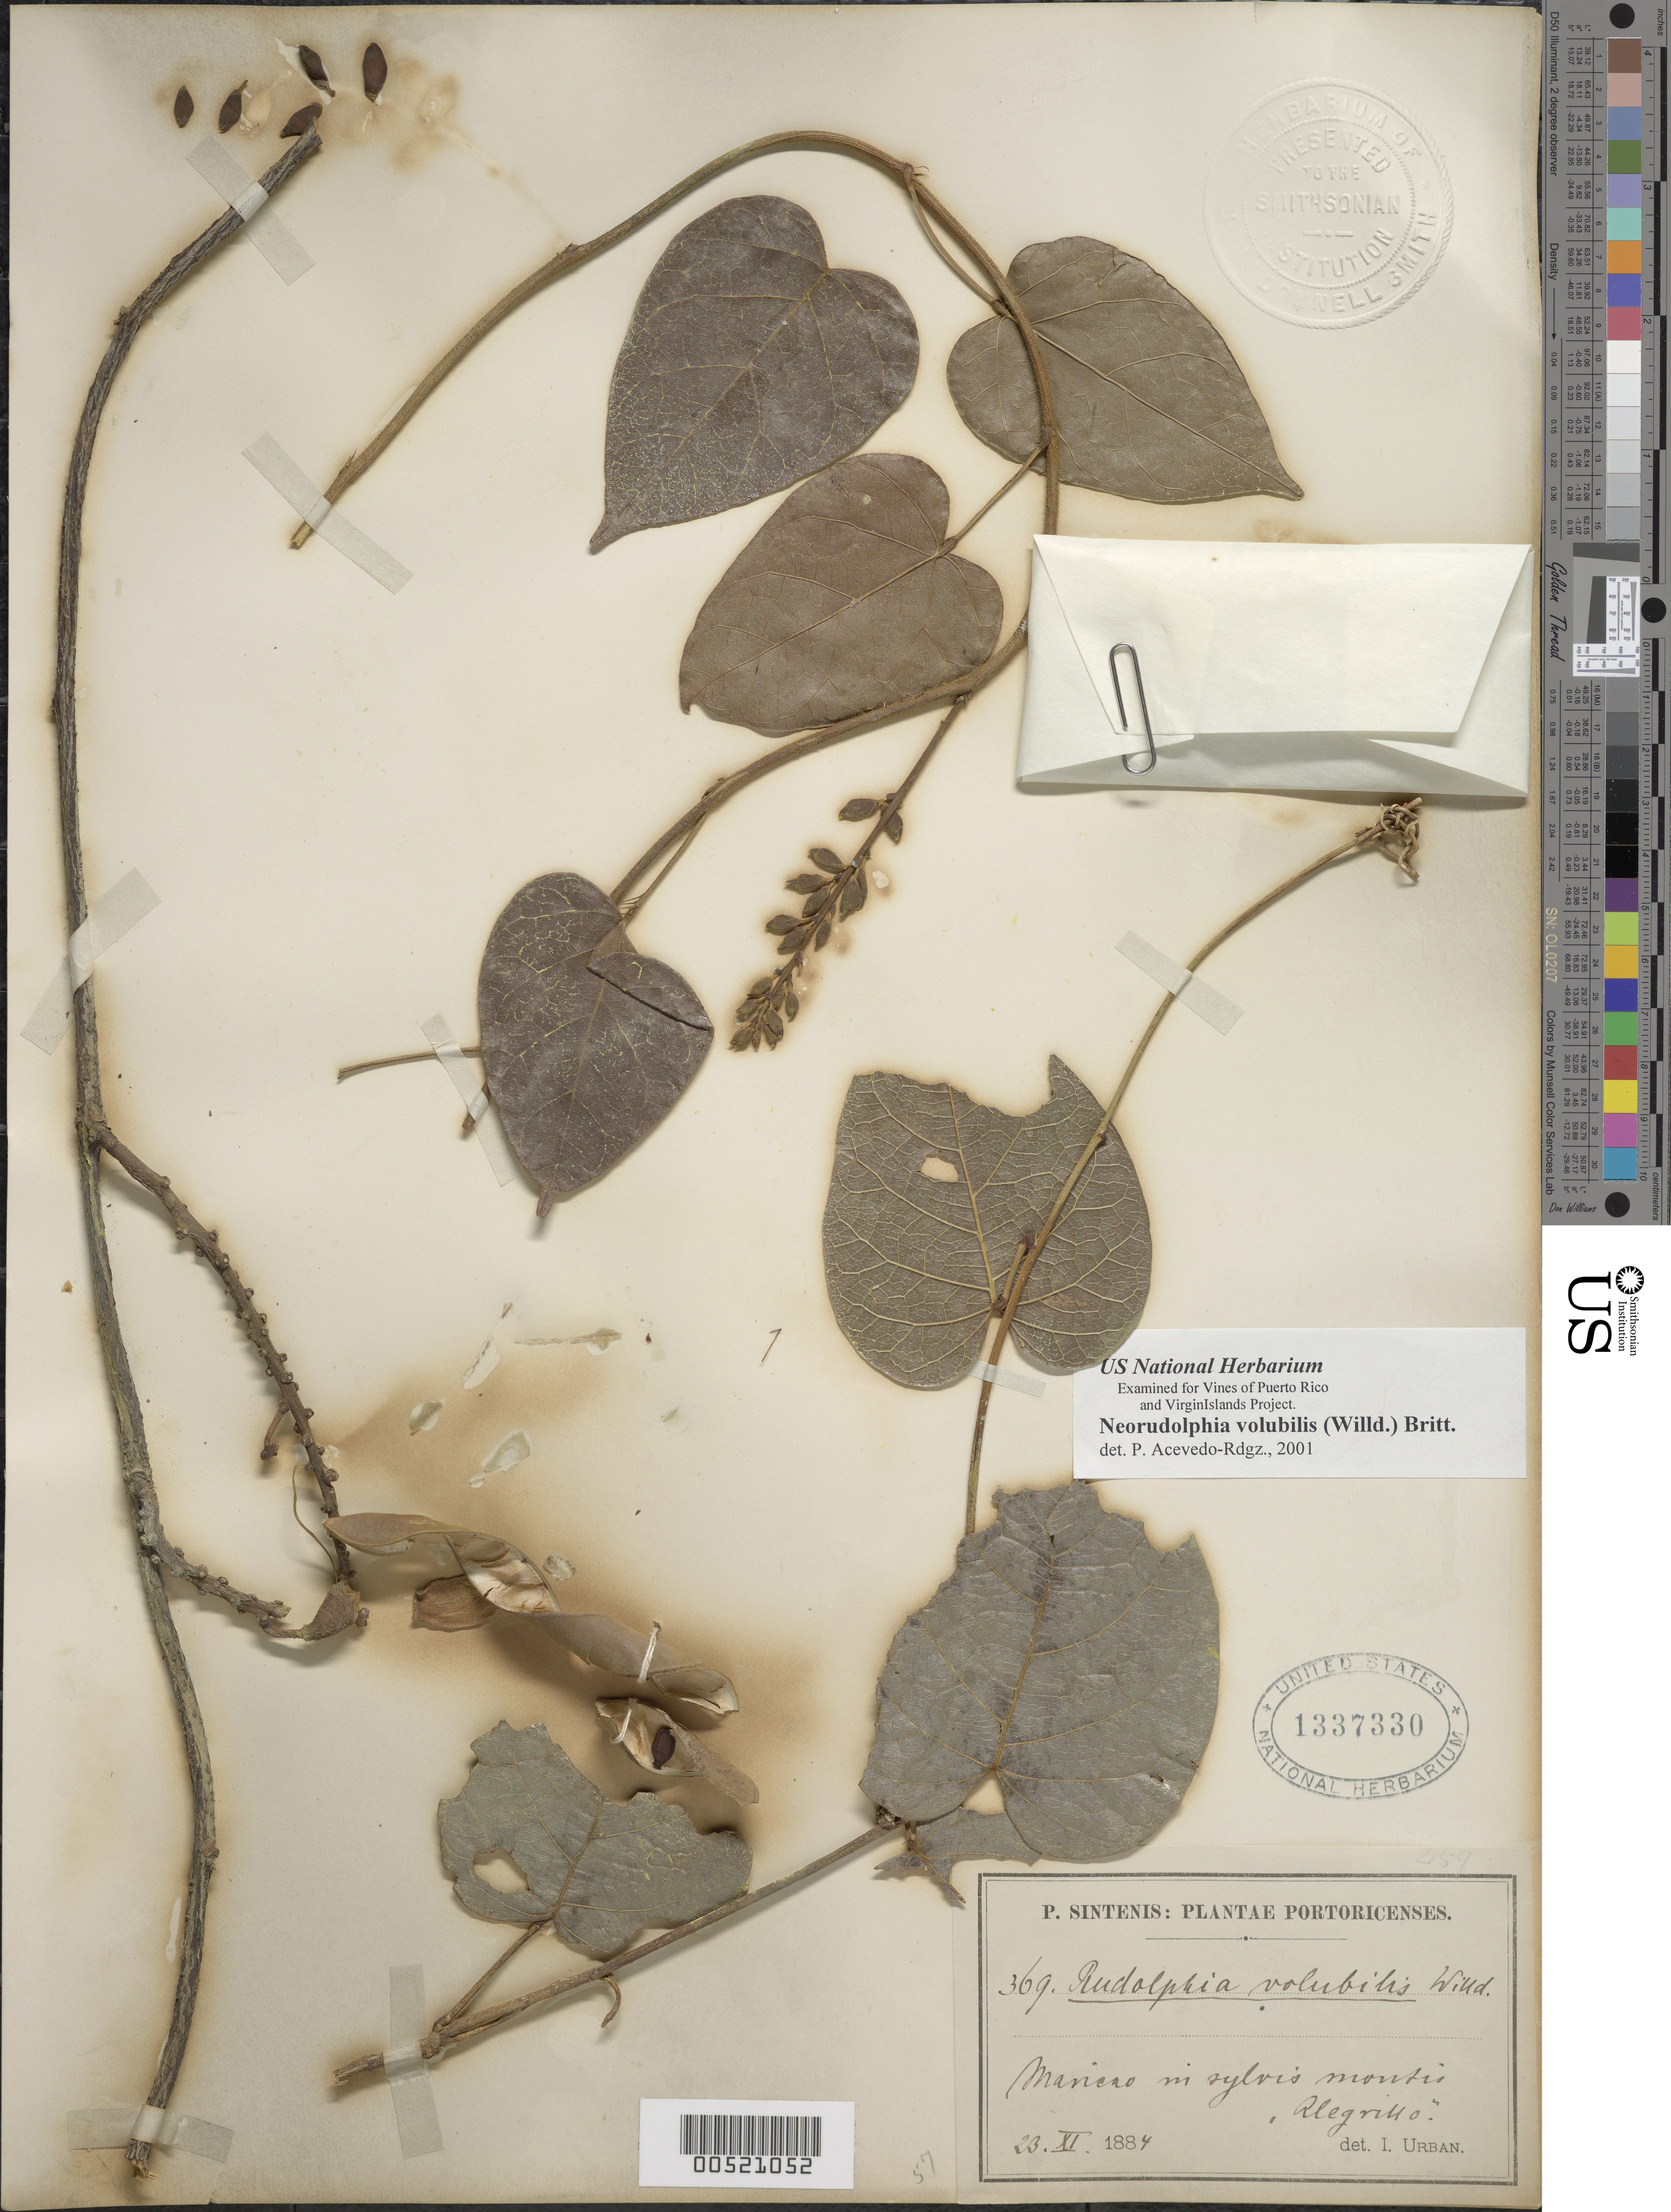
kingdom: Plantae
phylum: Tracheophyta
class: Magnoliopsida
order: Fabales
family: Fabaceae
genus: Rhodopis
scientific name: Rhodopis volubilis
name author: (Willd.) L.P. Queiroz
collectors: P. Sintenis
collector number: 369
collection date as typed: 23 Nov 1884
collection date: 1884-11-23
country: Puerto Rico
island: Greater Antilles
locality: Maricao. In sylvis montis "Alegrillo".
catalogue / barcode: US 1337330